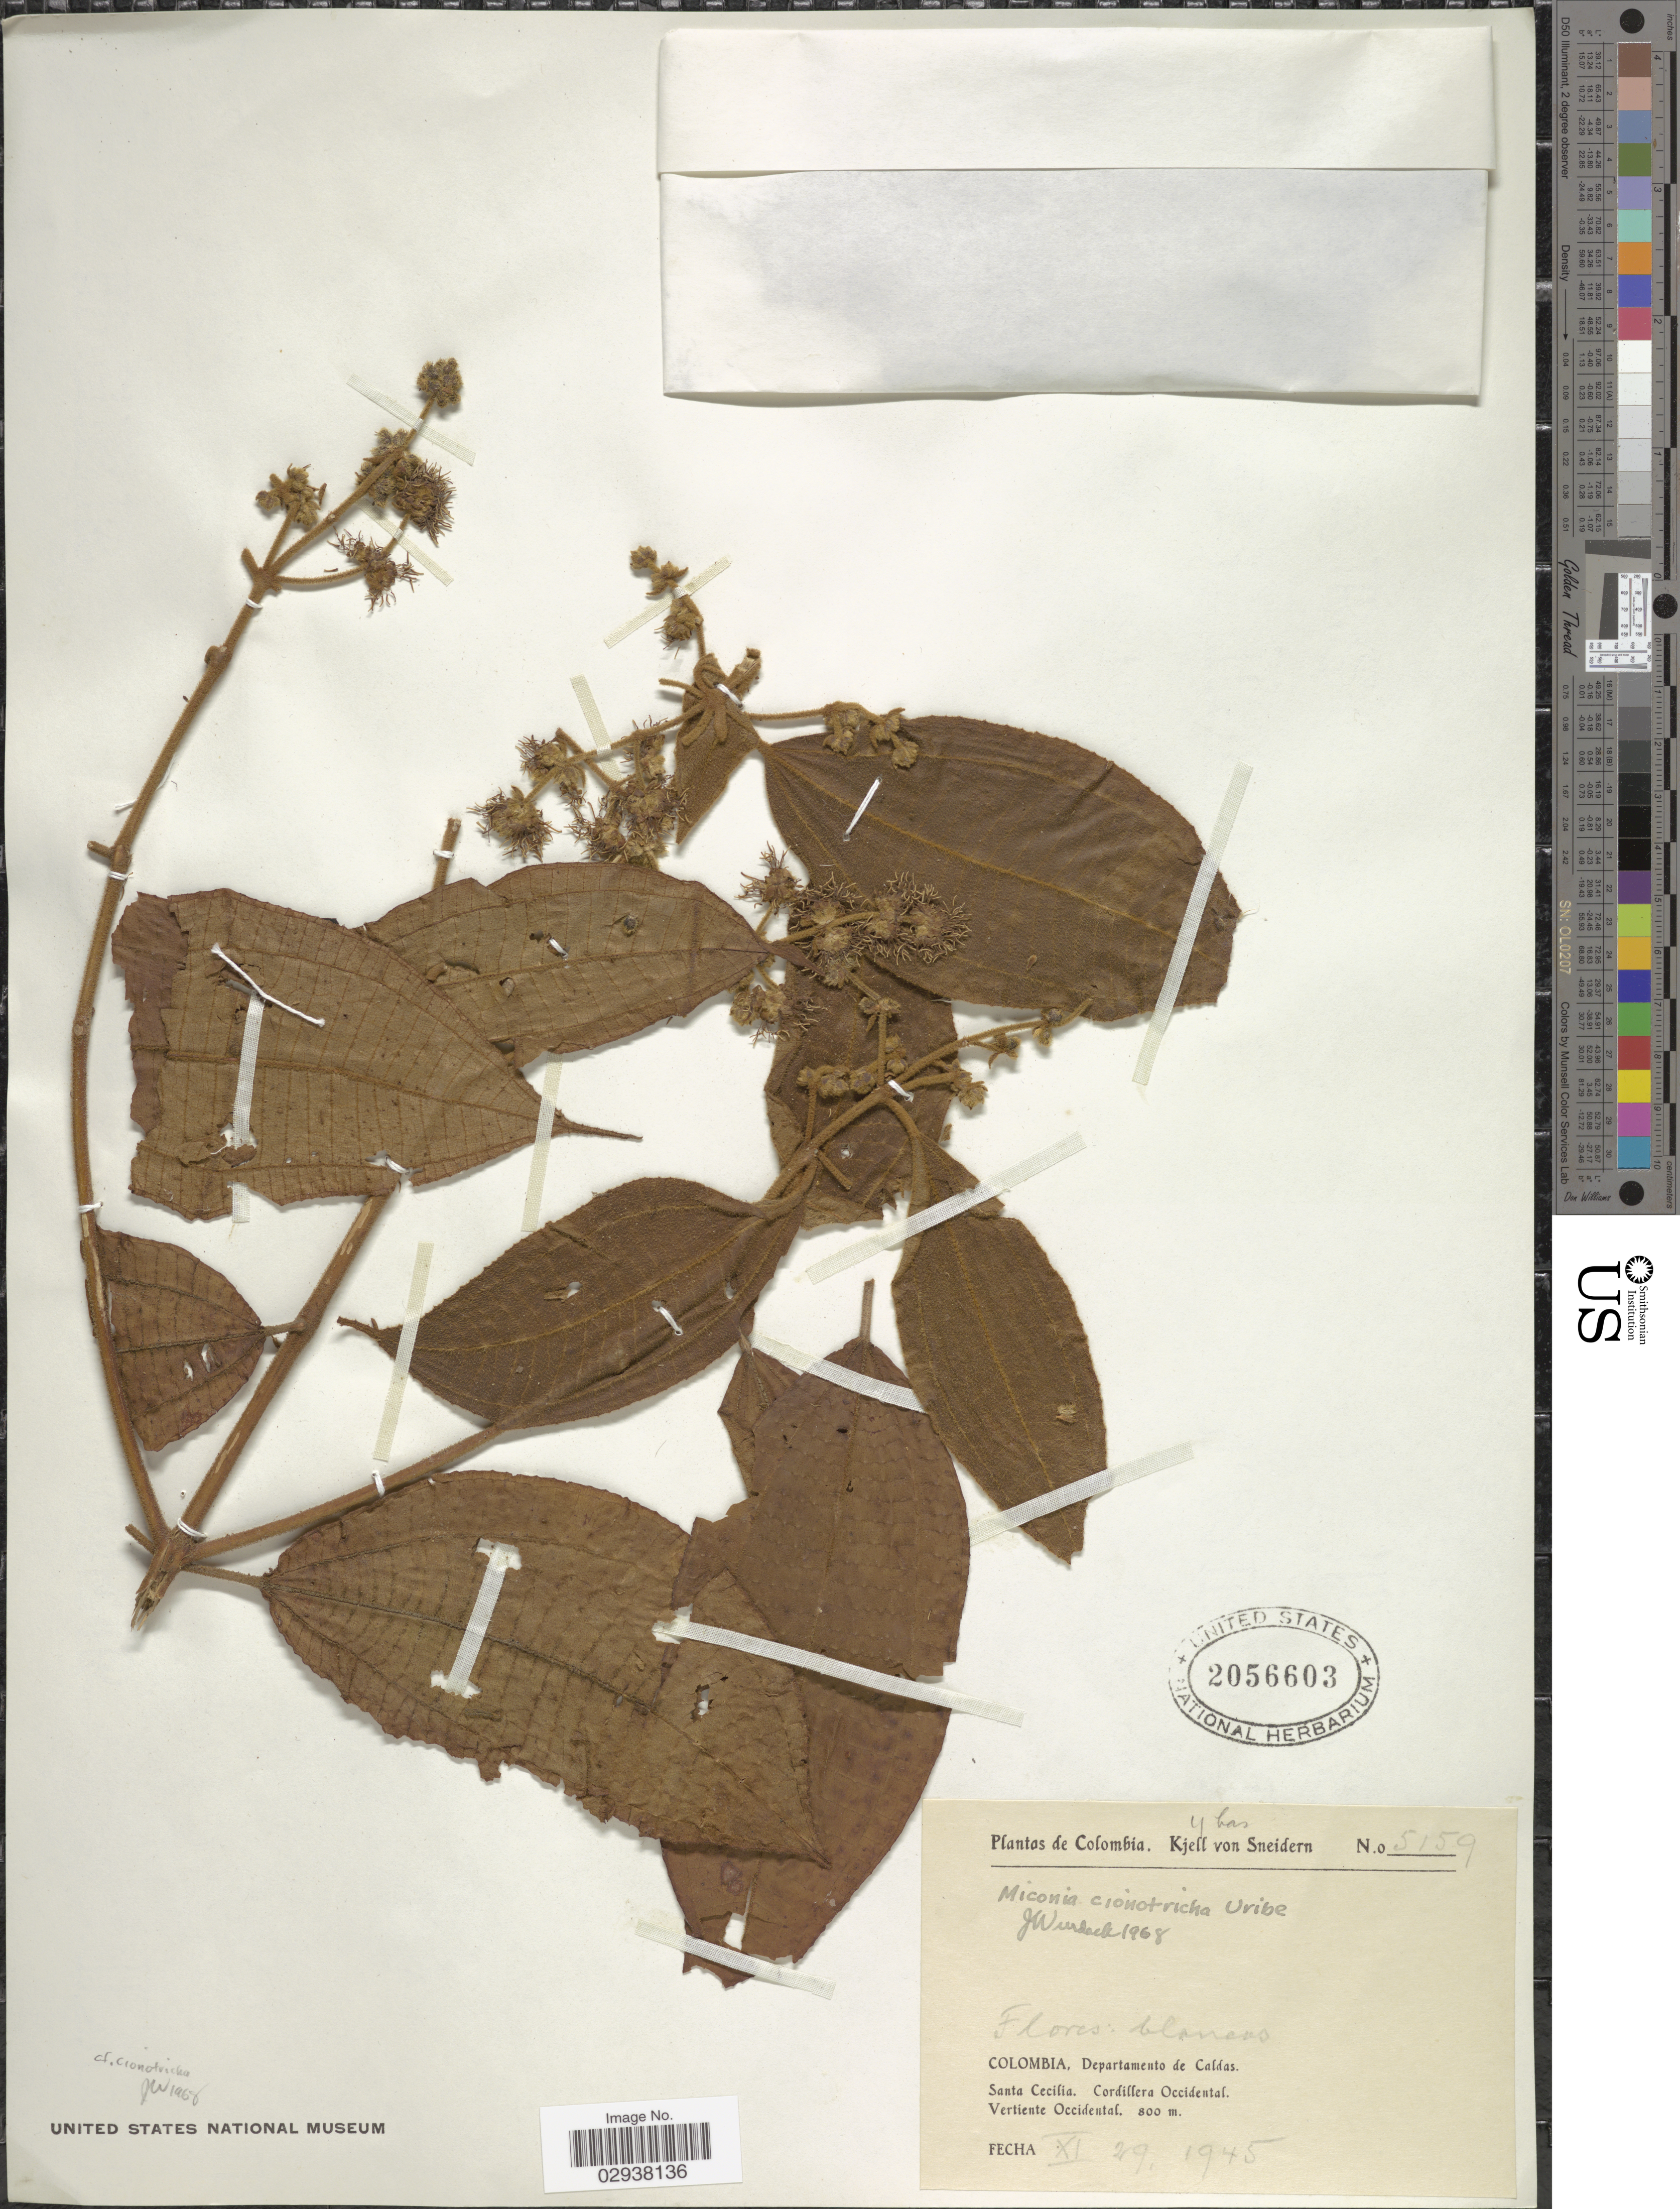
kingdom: Plantae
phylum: Tracheophyta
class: Magnoliopsida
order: Myrtales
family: Melastomataceae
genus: Miconia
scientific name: Miconia cionotricha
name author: L. Uribe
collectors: K. von Sneidern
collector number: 5159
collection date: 1945-11-29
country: Colombia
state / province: Caldas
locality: Departamento de Caldas. Santa Cecilia. Cordillera Occidental. Vertiente Occidental.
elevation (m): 800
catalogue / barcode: US 2056603